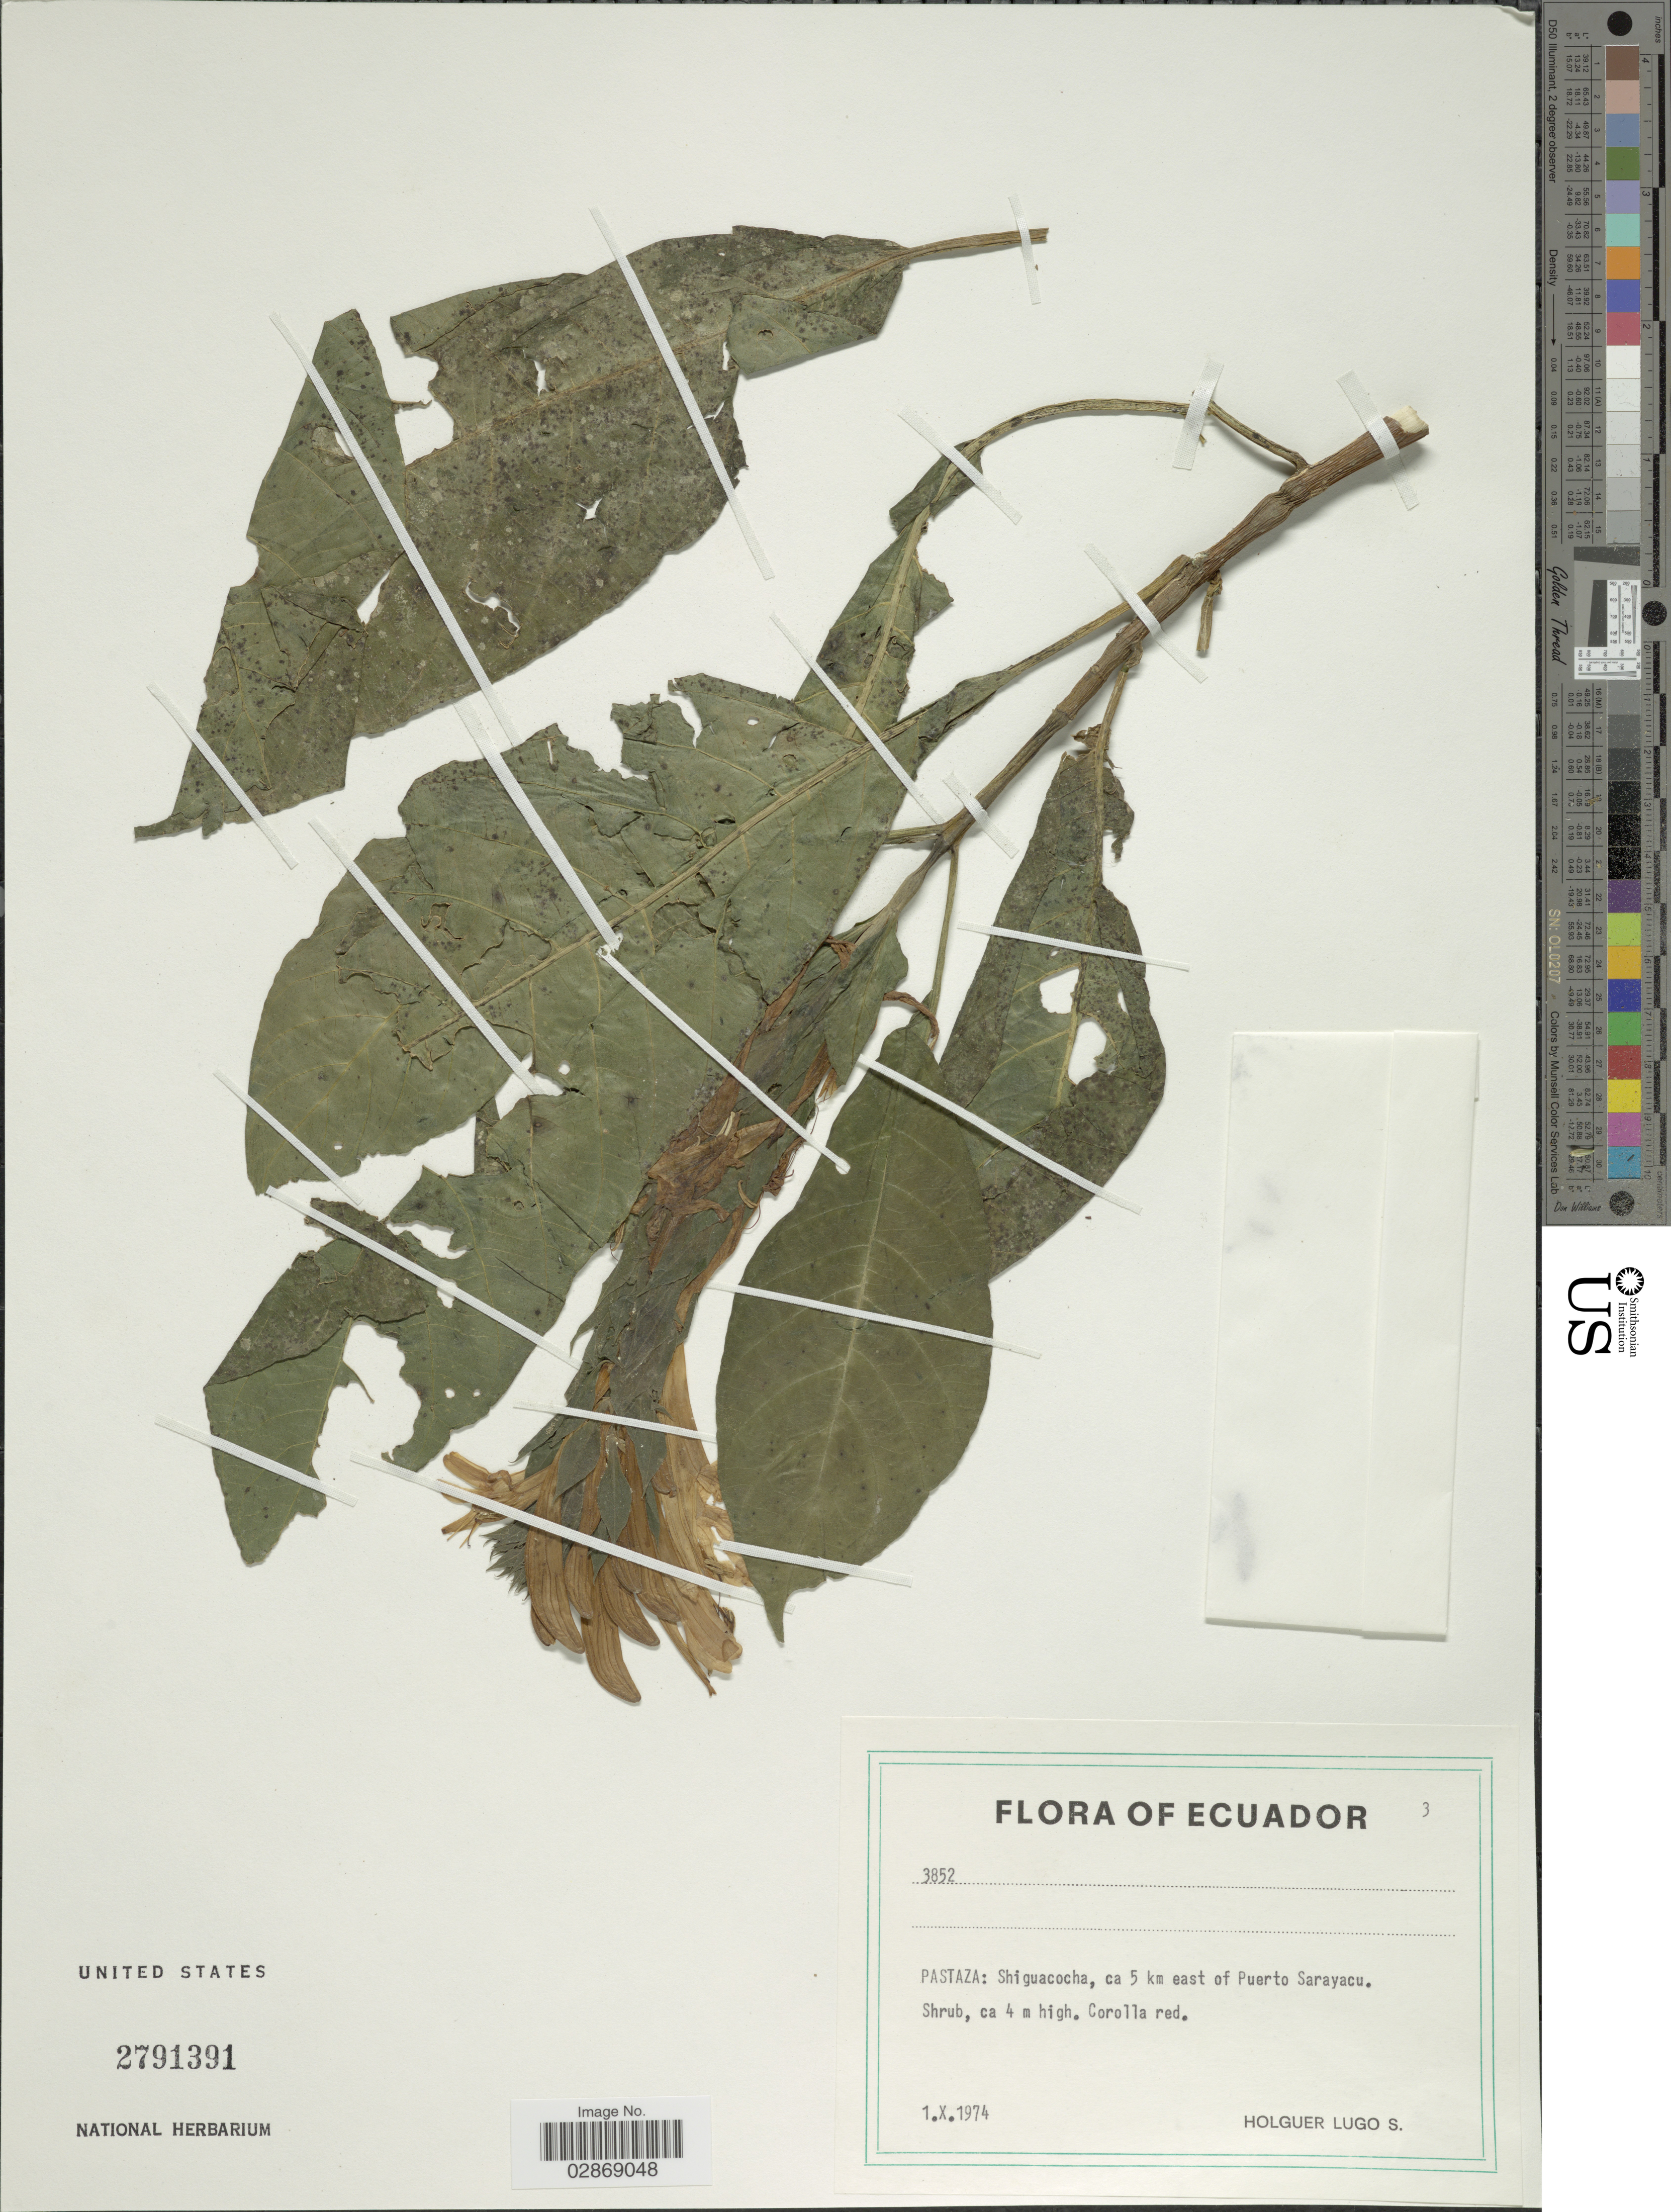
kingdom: Plantae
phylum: Tracheophyta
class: Magnoliopsida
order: Lamiales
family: Acanthaceae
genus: Pachystachys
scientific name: Pachystachys spicata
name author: (Ruiz & Pav.) Wassh.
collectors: H. Lugo S.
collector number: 3852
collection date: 1974-10-01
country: Ecuador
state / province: Pastaza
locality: Shiguacocha, ca 5 km east of Puerto Sarayacu.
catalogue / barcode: US 2791391